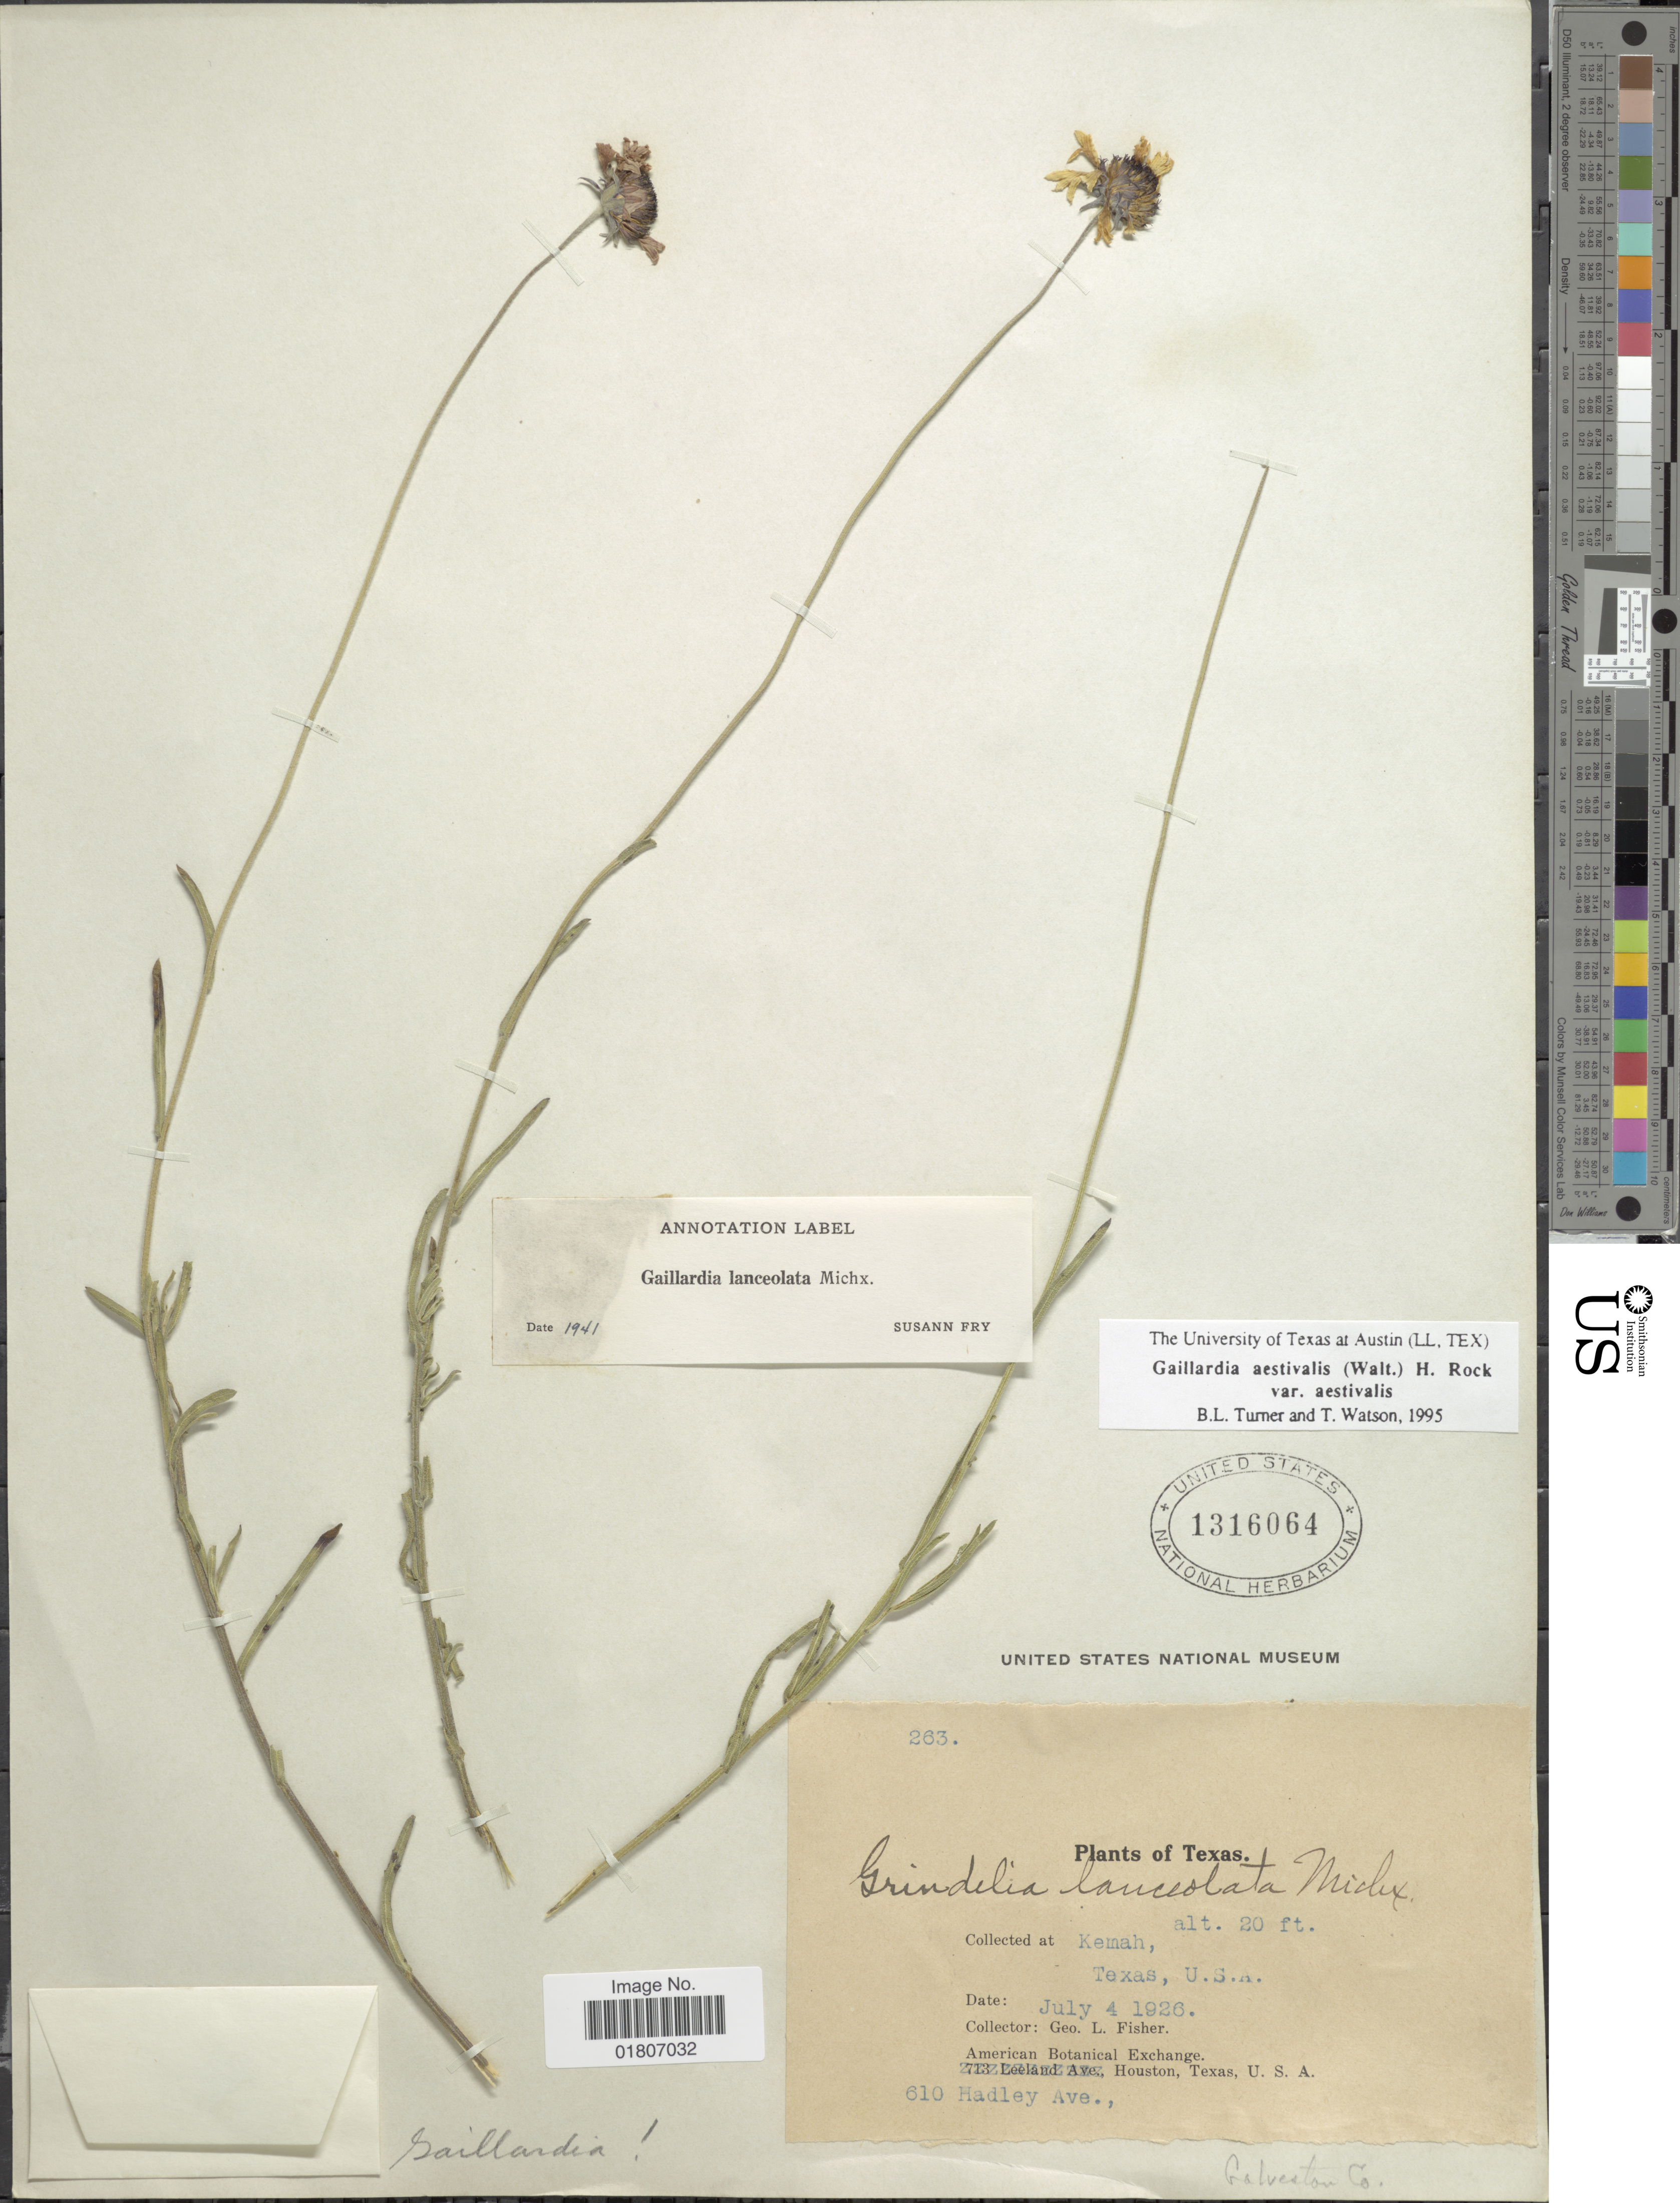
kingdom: Plantae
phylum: Tracheophyta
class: Magnoliopsida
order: Asterales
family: Asteraceae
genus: Gaillardia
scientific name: Gaillardia aestivalis var. aestivalis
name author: (Walter) H. Rock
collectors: G. L. Fisher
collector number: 263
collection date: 1926-07-04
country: United States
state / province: Texas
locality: Galveston Co. Kemah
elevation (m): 6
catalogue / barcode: US 1316064